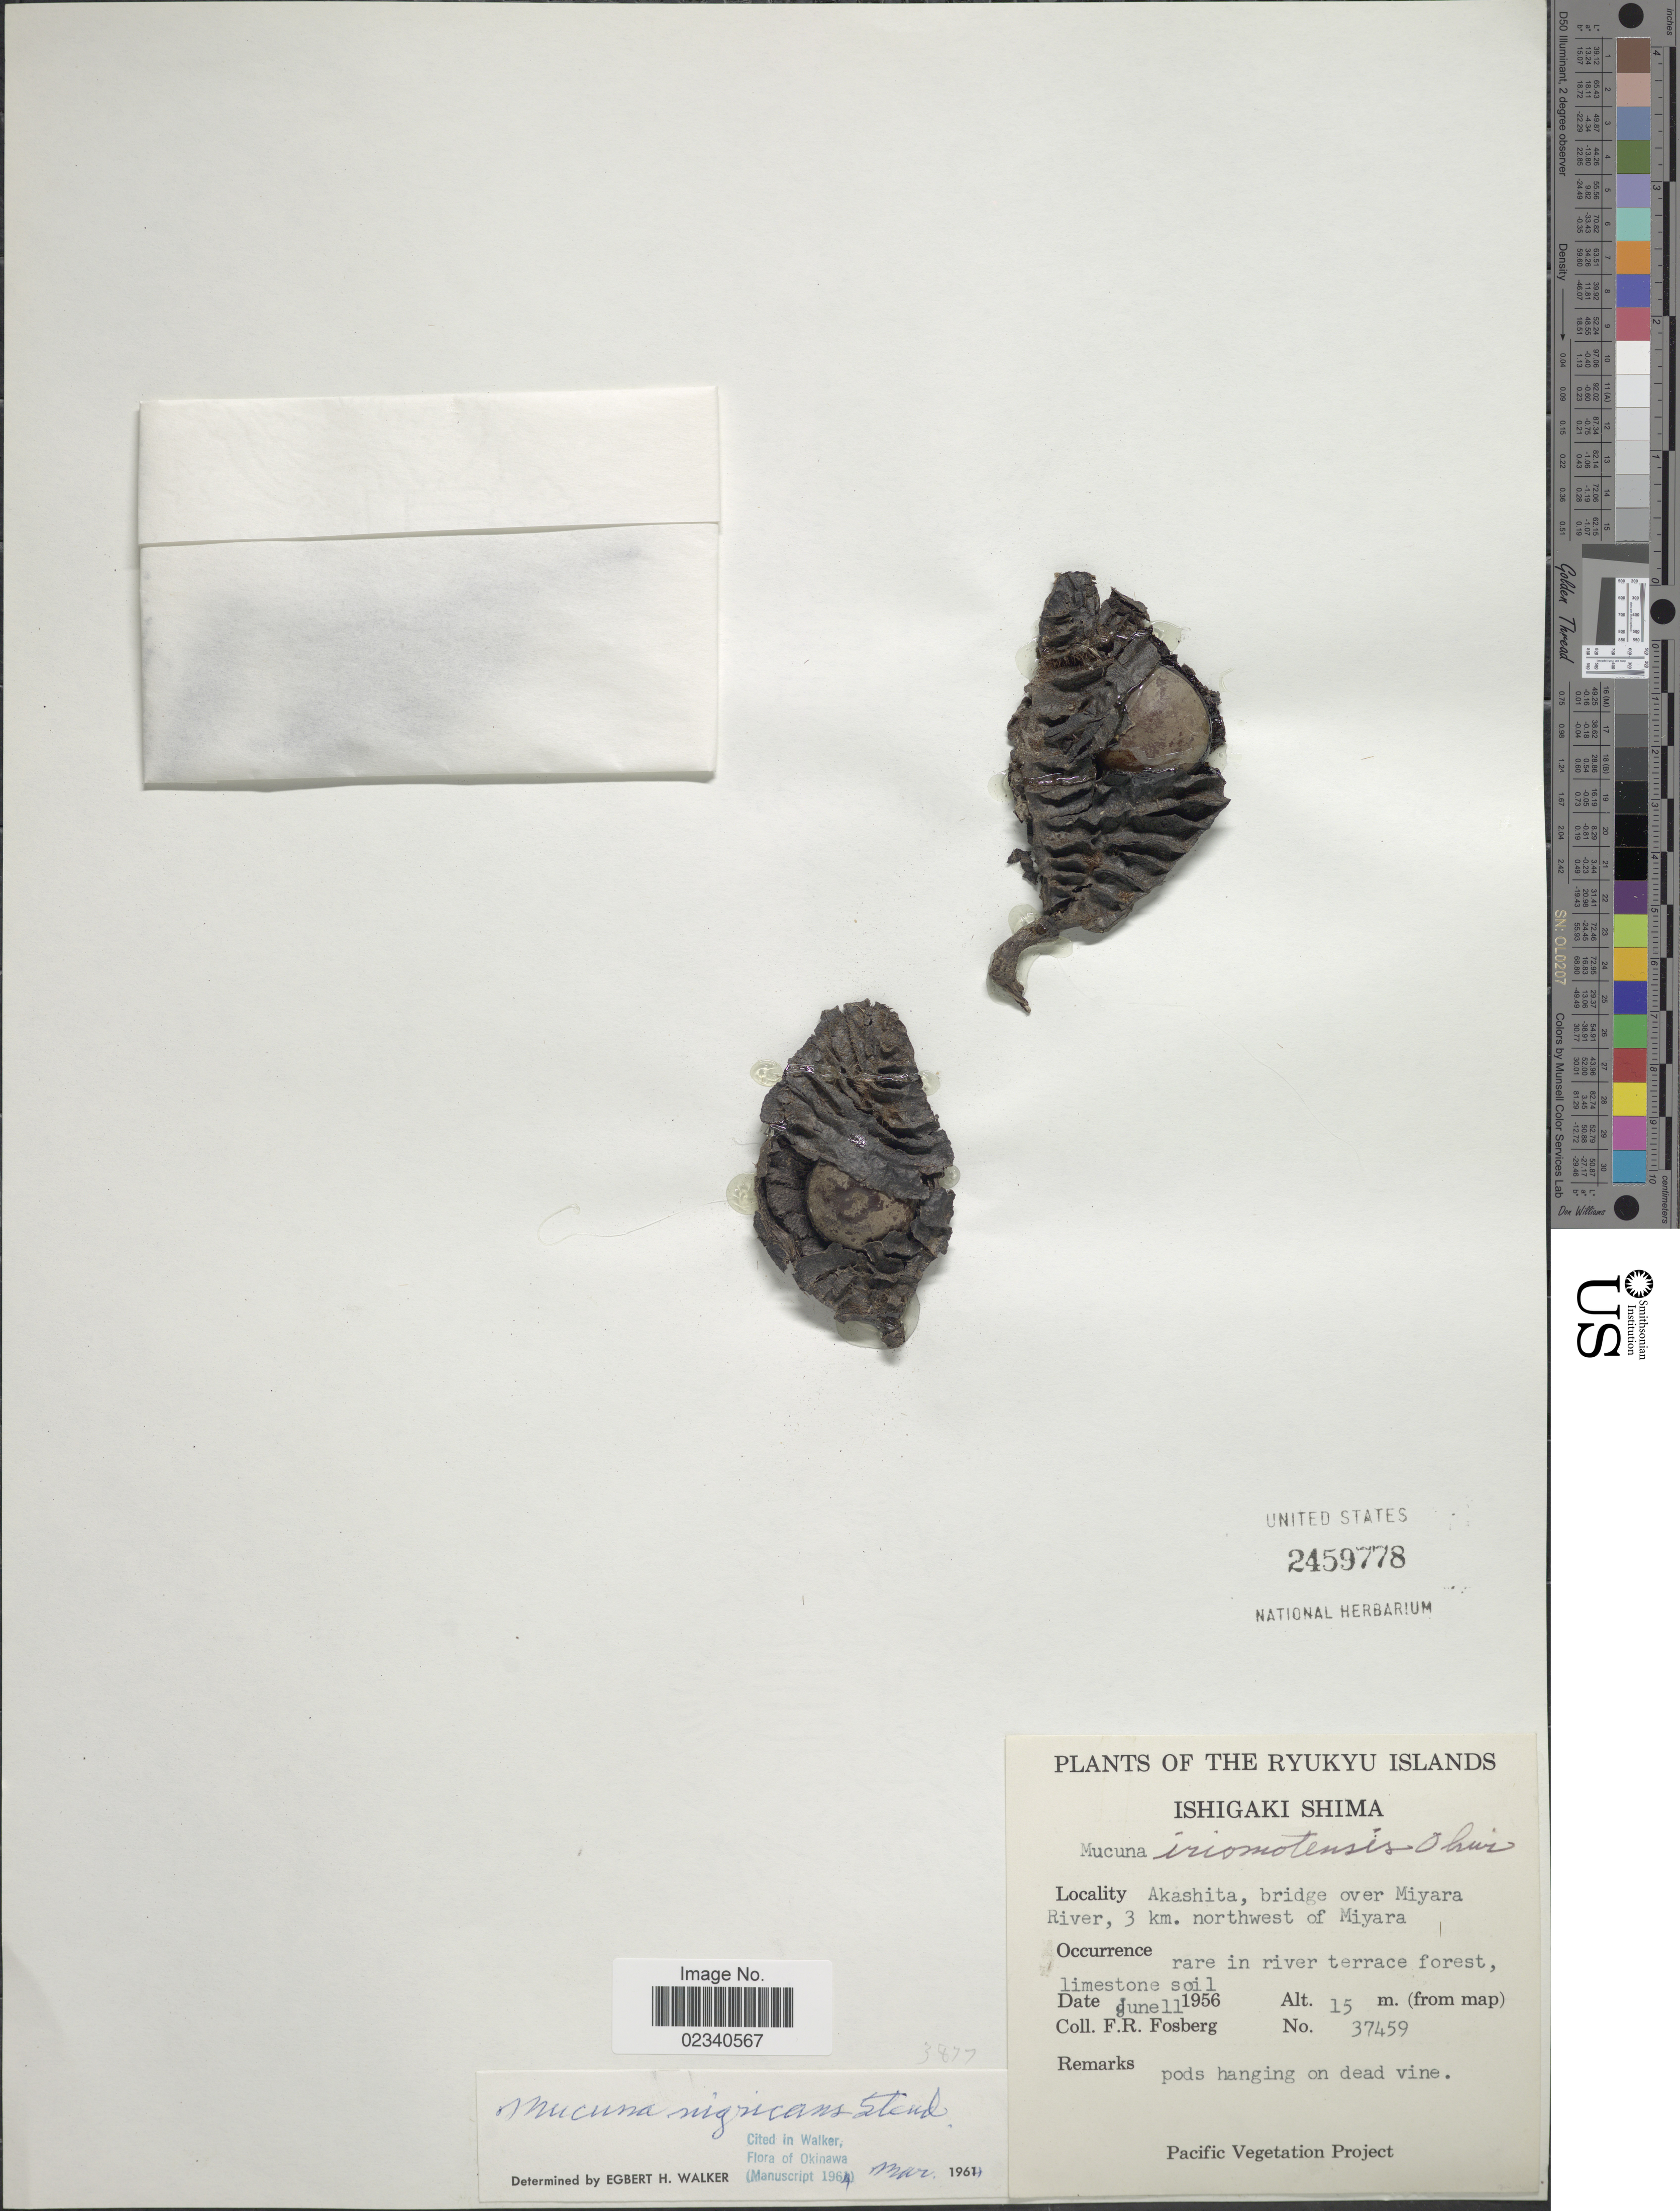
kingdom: Plantae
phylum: Tracheophyta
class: Magnoliopsida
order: Fabales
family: Fabaceae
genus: Mucuna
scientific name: Mucuna nigricans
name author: (Lour.) Steud.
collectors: F. R. Fosberg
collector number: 37459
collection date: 1956-06-11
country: Japan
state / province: Okinawa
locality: Ryukyu Islands. Ishigaki Shima. Akashita, bridge over Miyara River, 3 km. northwest of Miyara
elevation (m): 15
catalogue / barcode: US 2459778